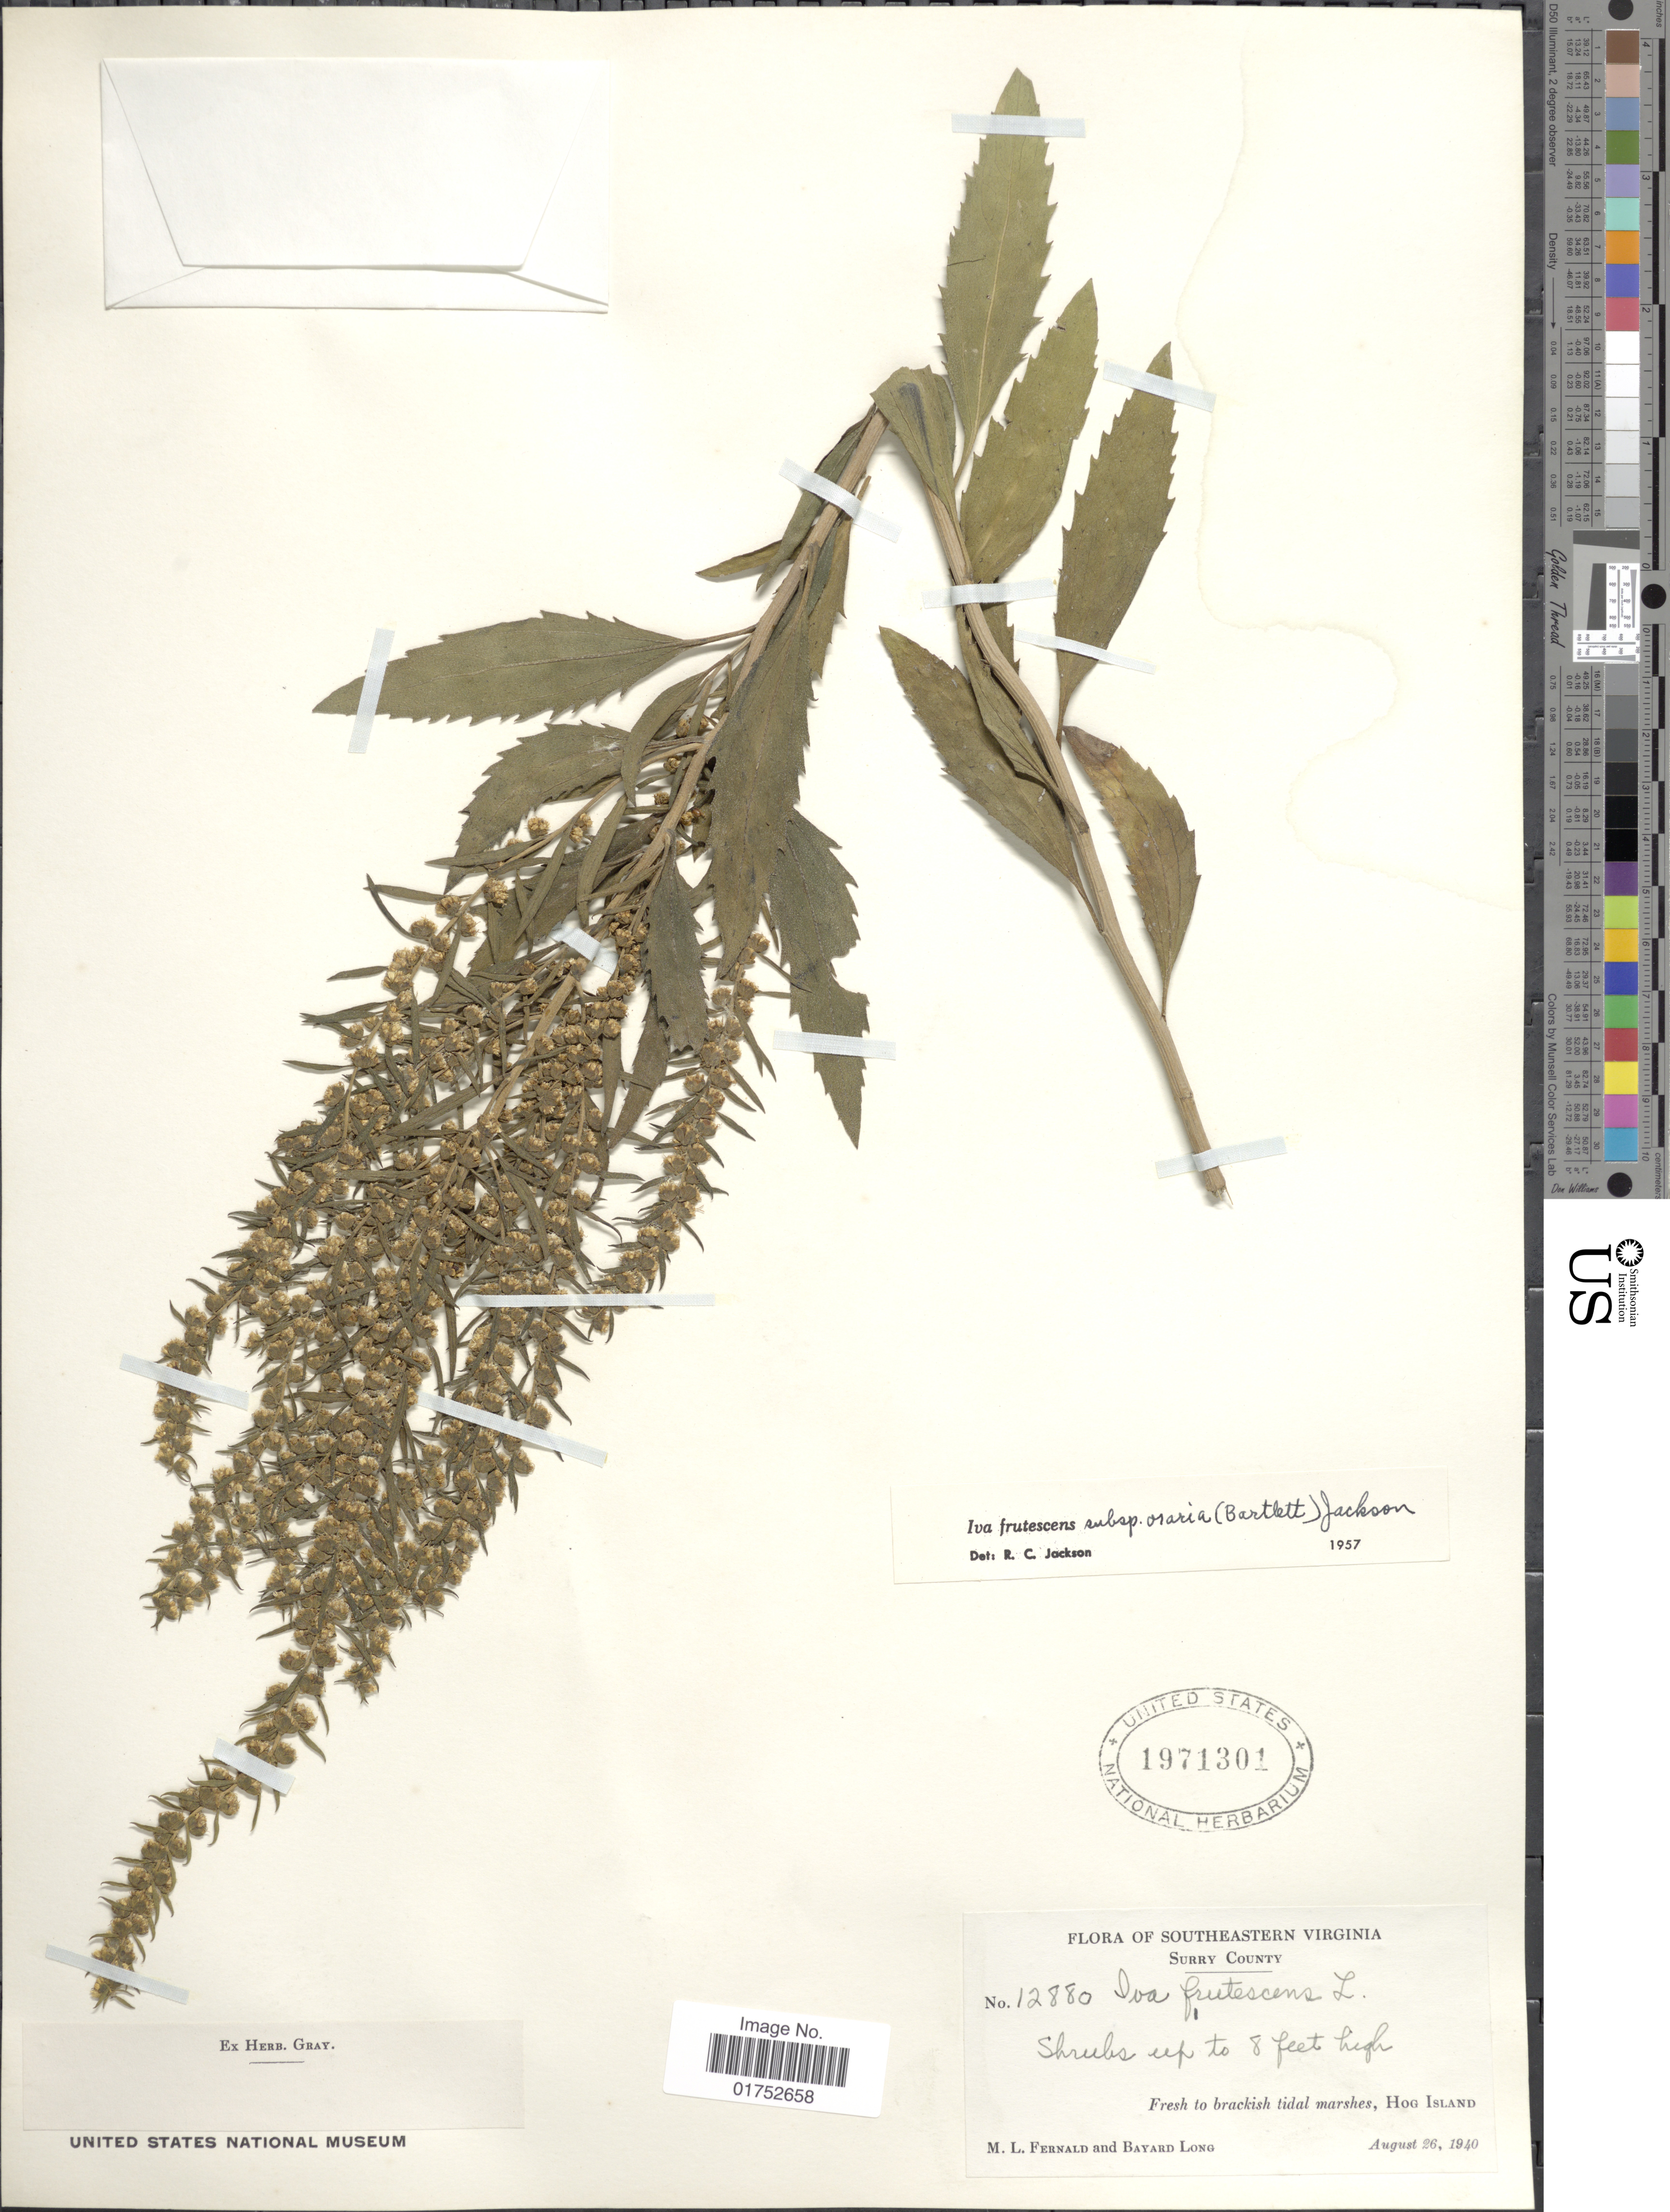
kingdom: Plantae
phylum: Tracheophyta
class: Magnoliopsida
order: Asterales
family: Asteraceae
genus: Iva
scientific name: Iva frutescens subsp. oraria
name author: (Bartlett) R.C. Jacks.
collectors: M. L. Fernald & B. Long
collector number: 12880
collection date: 1940-08-26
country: United States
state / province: Virginia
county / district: Surry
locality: Southeastern Virginia, Surry County, Hog Island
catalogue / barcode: US 1971301